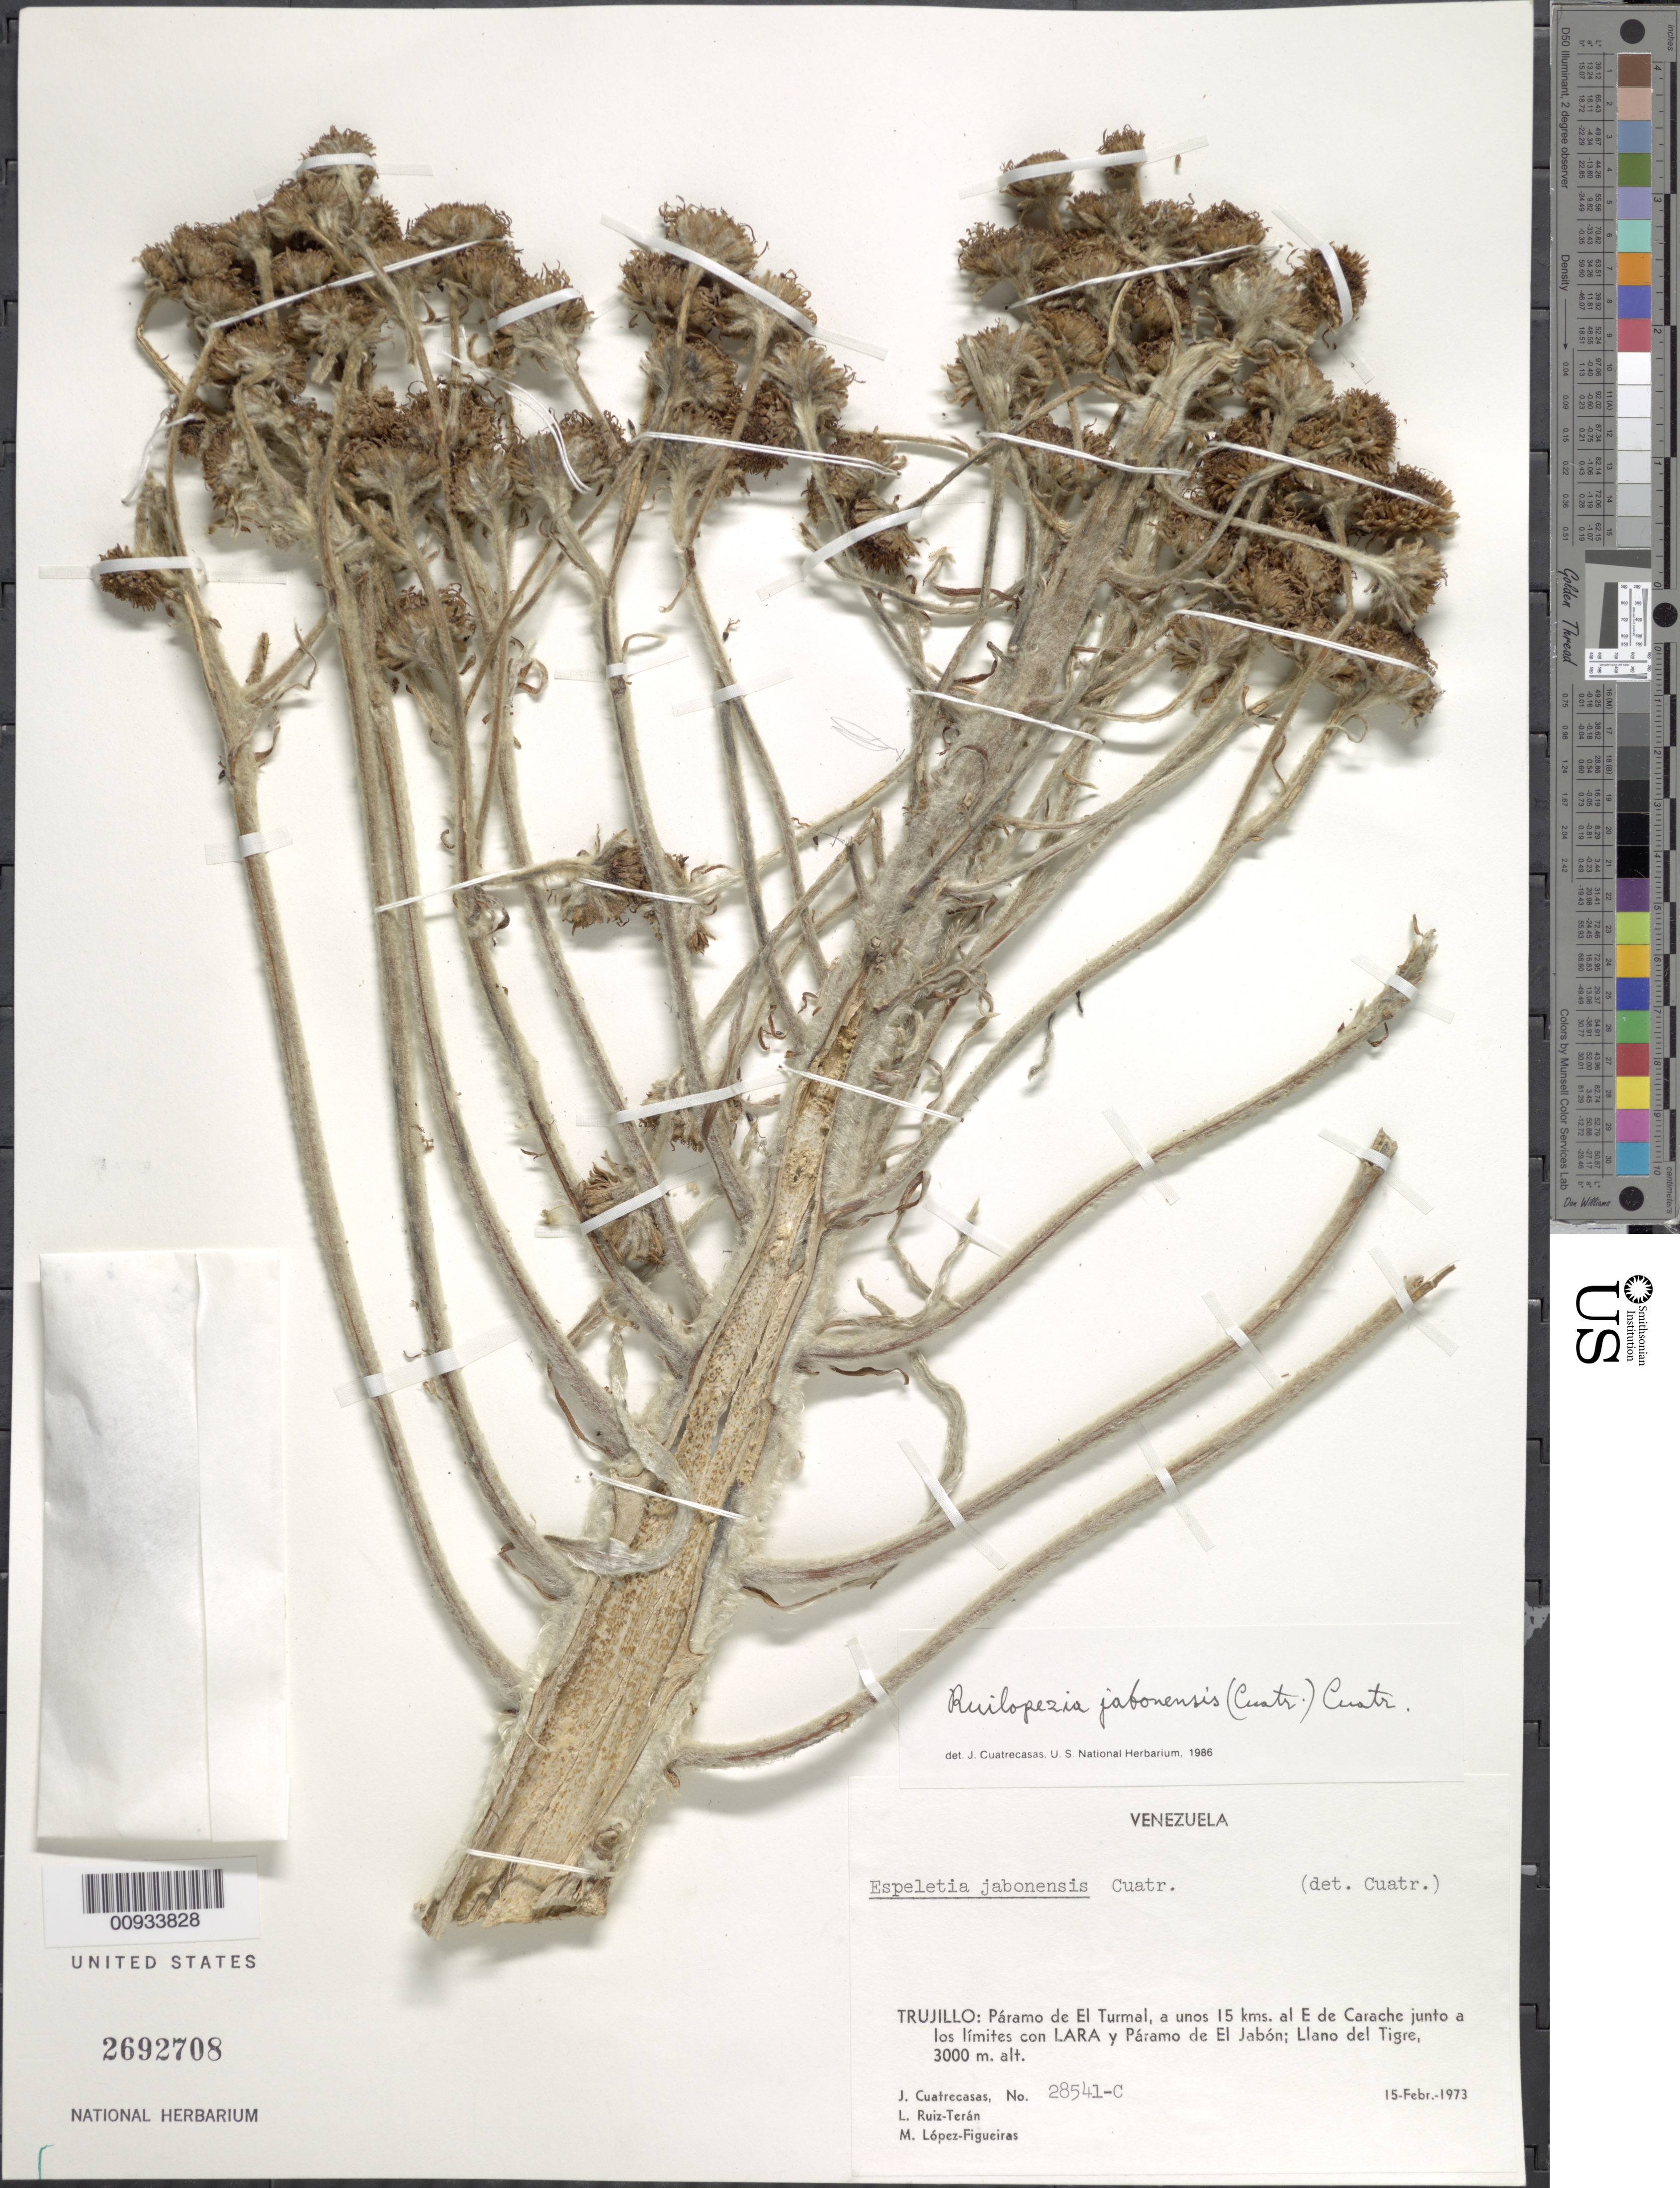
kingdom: Plantae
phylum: Tracheophyta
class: Magnoliopsida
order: Asterales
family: Asteraceae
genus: Ruilopezia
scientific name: Ruilopezia jabonensis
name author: (Cuatrec.) Cuatrec.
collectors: J. Cuatrecasas, L. E. Ruíz-Terán & M. López Figueiras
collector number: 28541-C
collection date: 1973-02-15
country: Venezuela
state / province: Trujillo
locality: Paramo de El Turmal, a unos 15 kms al E de Carache junto a los limites con Lara y Paramo de El Jabon, Llano del Tigre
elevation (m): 3000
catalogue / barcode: US 2692708